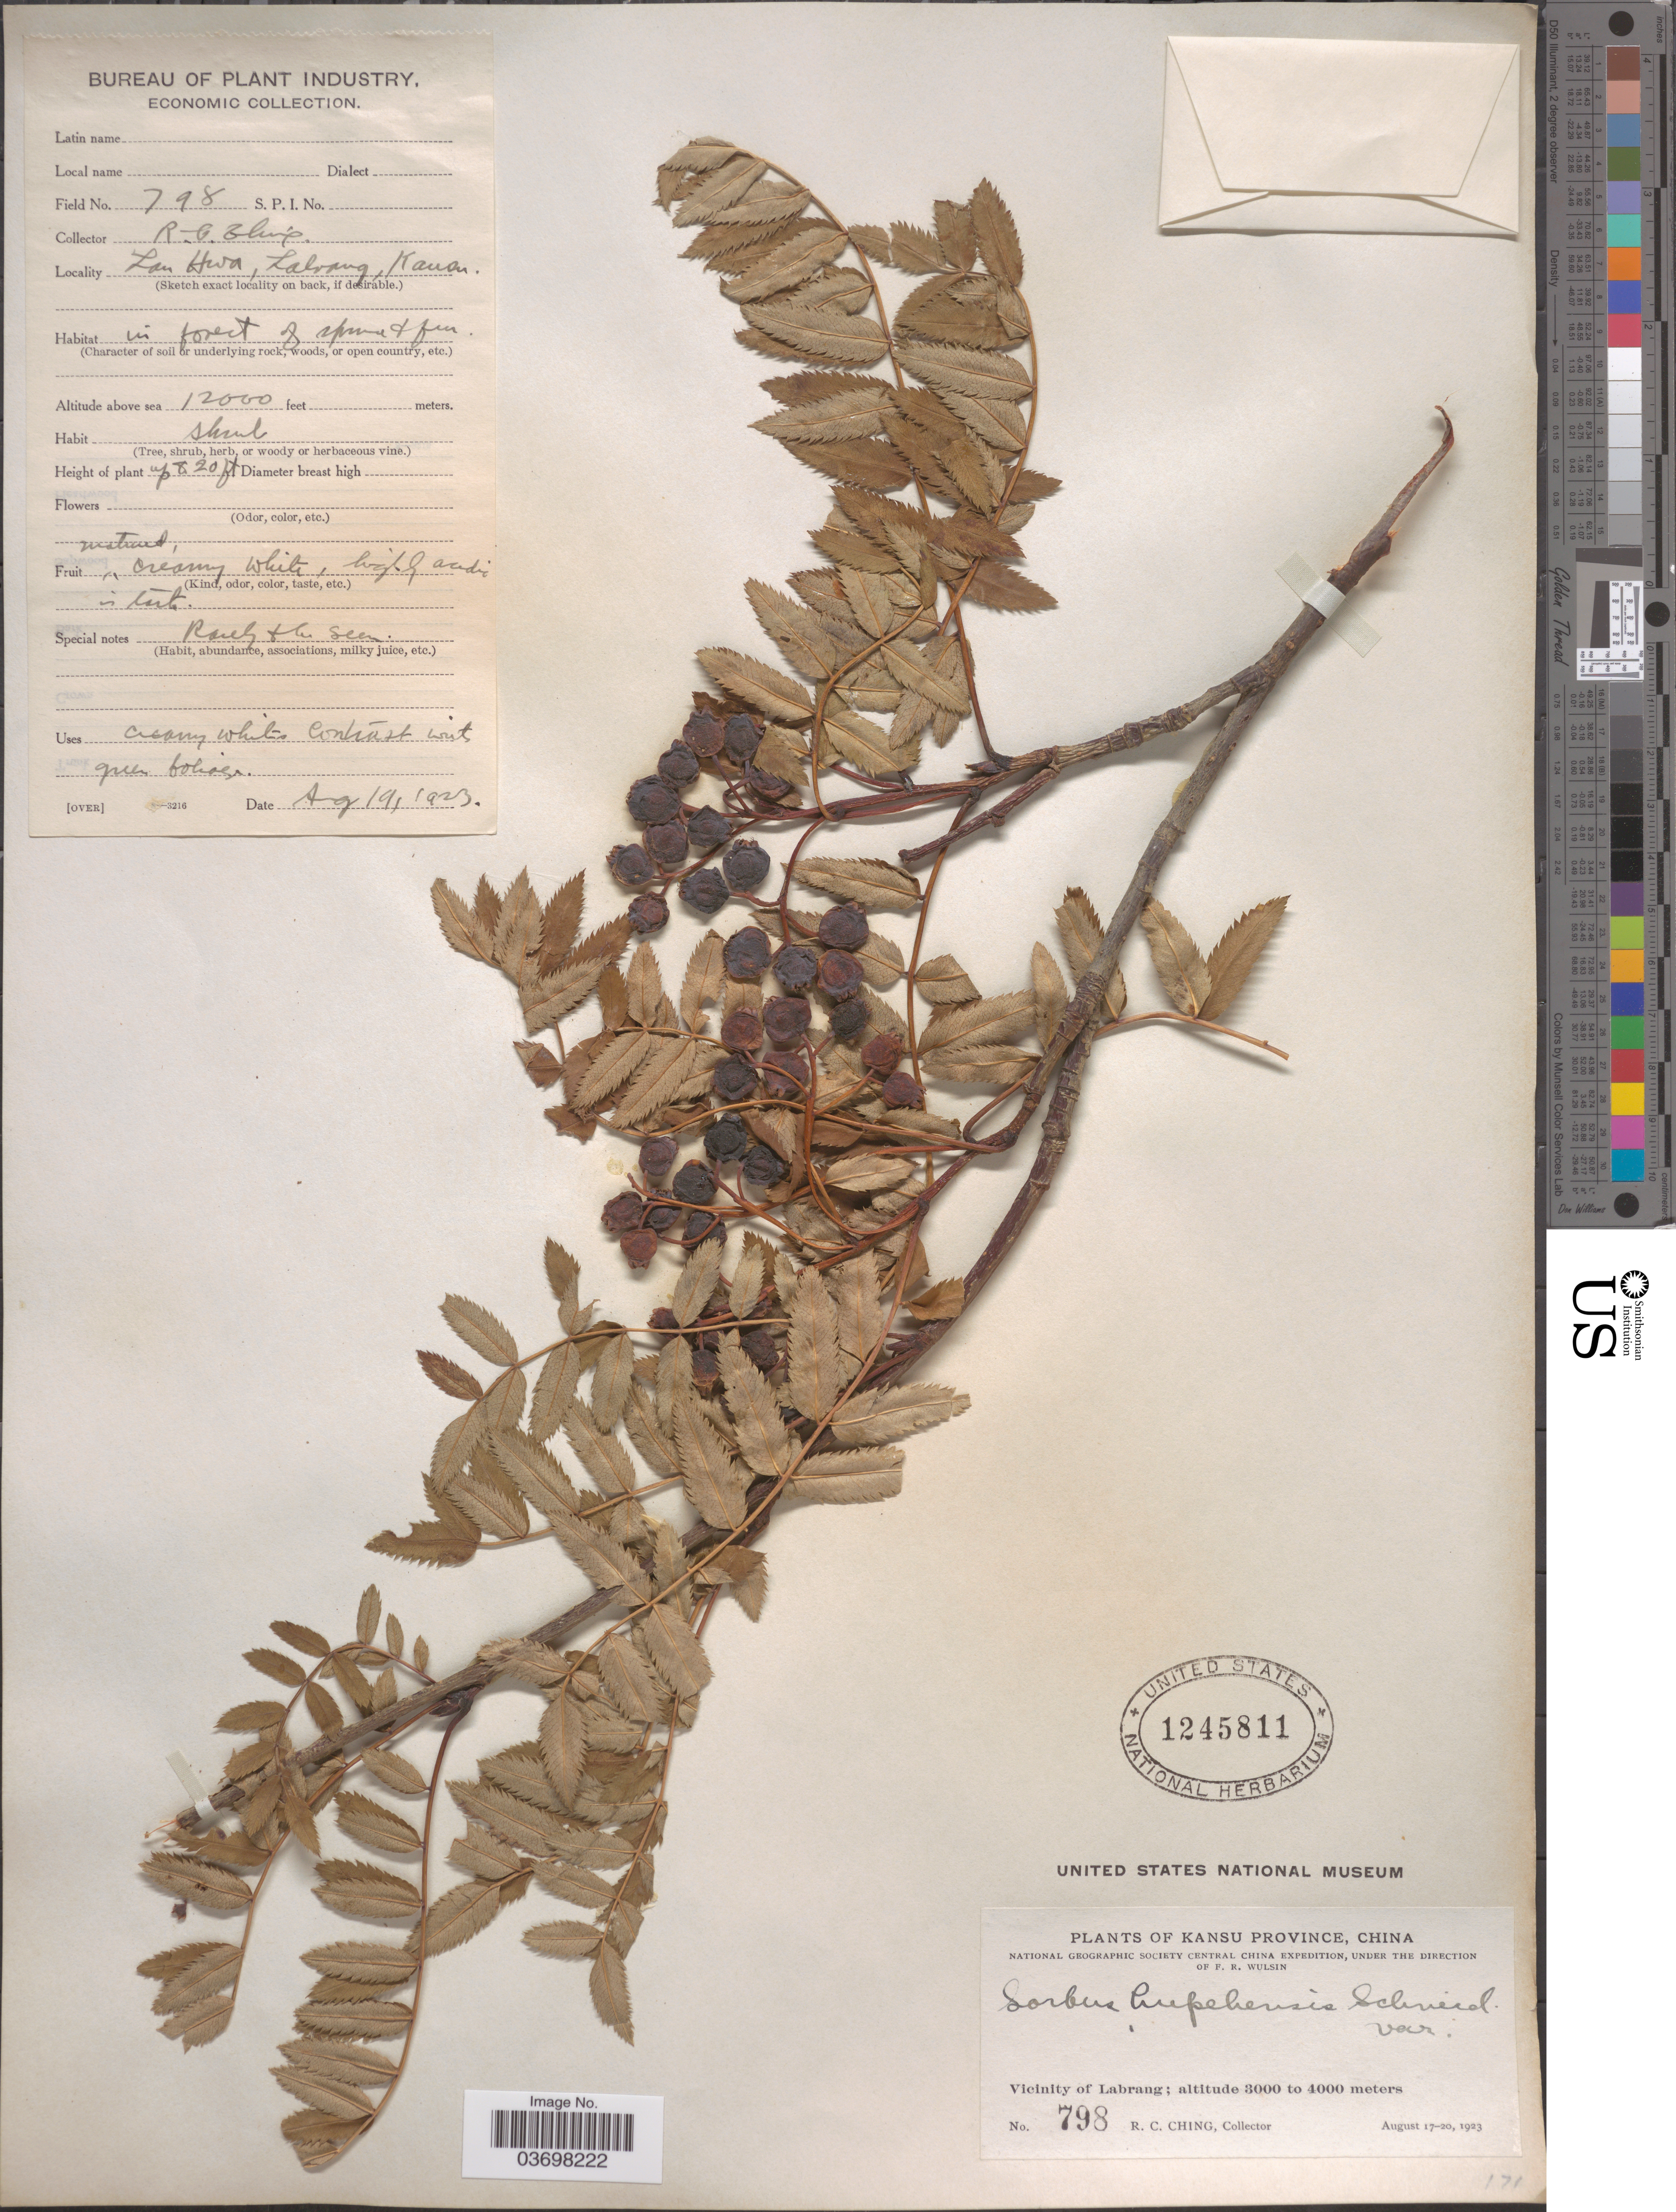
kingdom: Plantae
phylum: Tracheophyta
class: Magnoliopsida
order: Rosales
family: Rosaceae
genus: Sorbus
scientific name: Sorbus discolor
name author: hort.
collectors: R. C. Ching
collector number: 798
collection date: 1923-08-19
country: China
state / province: Gansu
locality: Kansu Province. Vicinity of Labrang. Lan Hwa.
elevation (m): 3658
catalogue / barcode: US 1245811